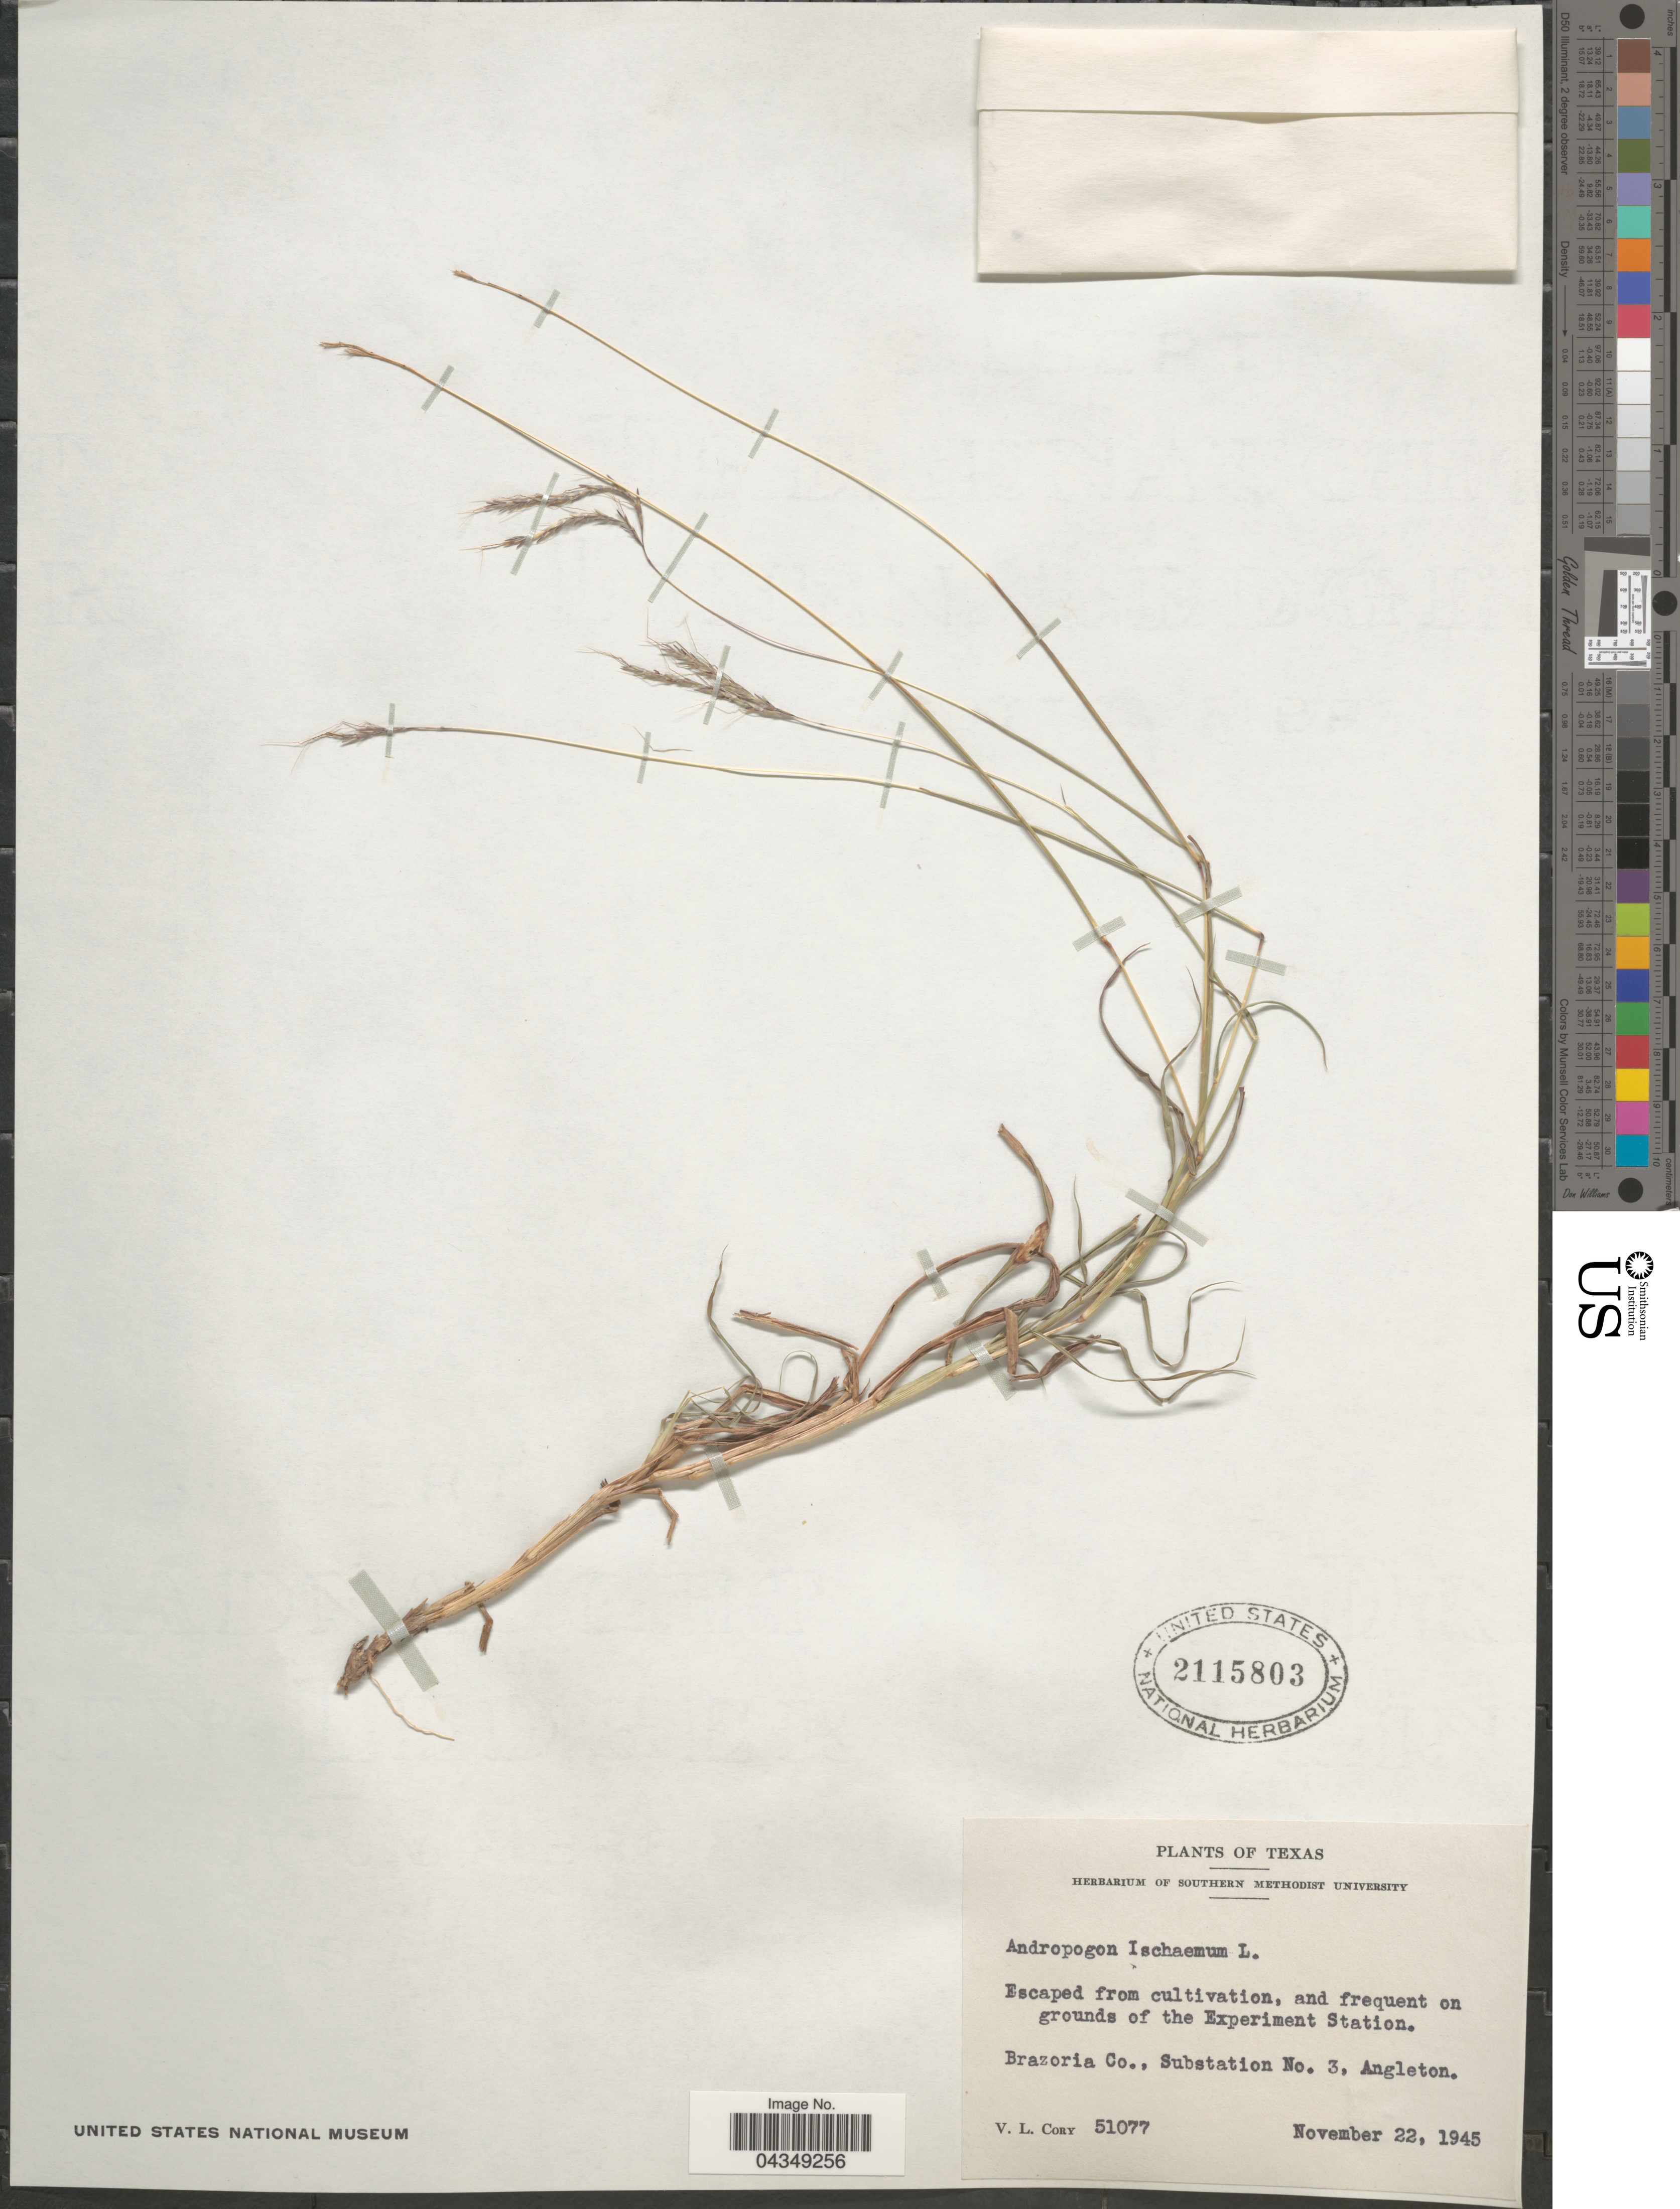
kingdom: Plantae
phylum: Tracheophyta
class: Liliopsida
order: Poales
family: Poaceae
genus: Bothriochloa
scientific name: Bothriochloa ischaemum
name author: (L.) Keng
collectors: V. Cory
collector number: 51077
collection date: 1945-11-22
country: United States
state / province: Texas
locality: On grounds of the Experimental Station. Brazoria Co., Substation No. 3, Angleton.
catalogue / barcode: US 2115803